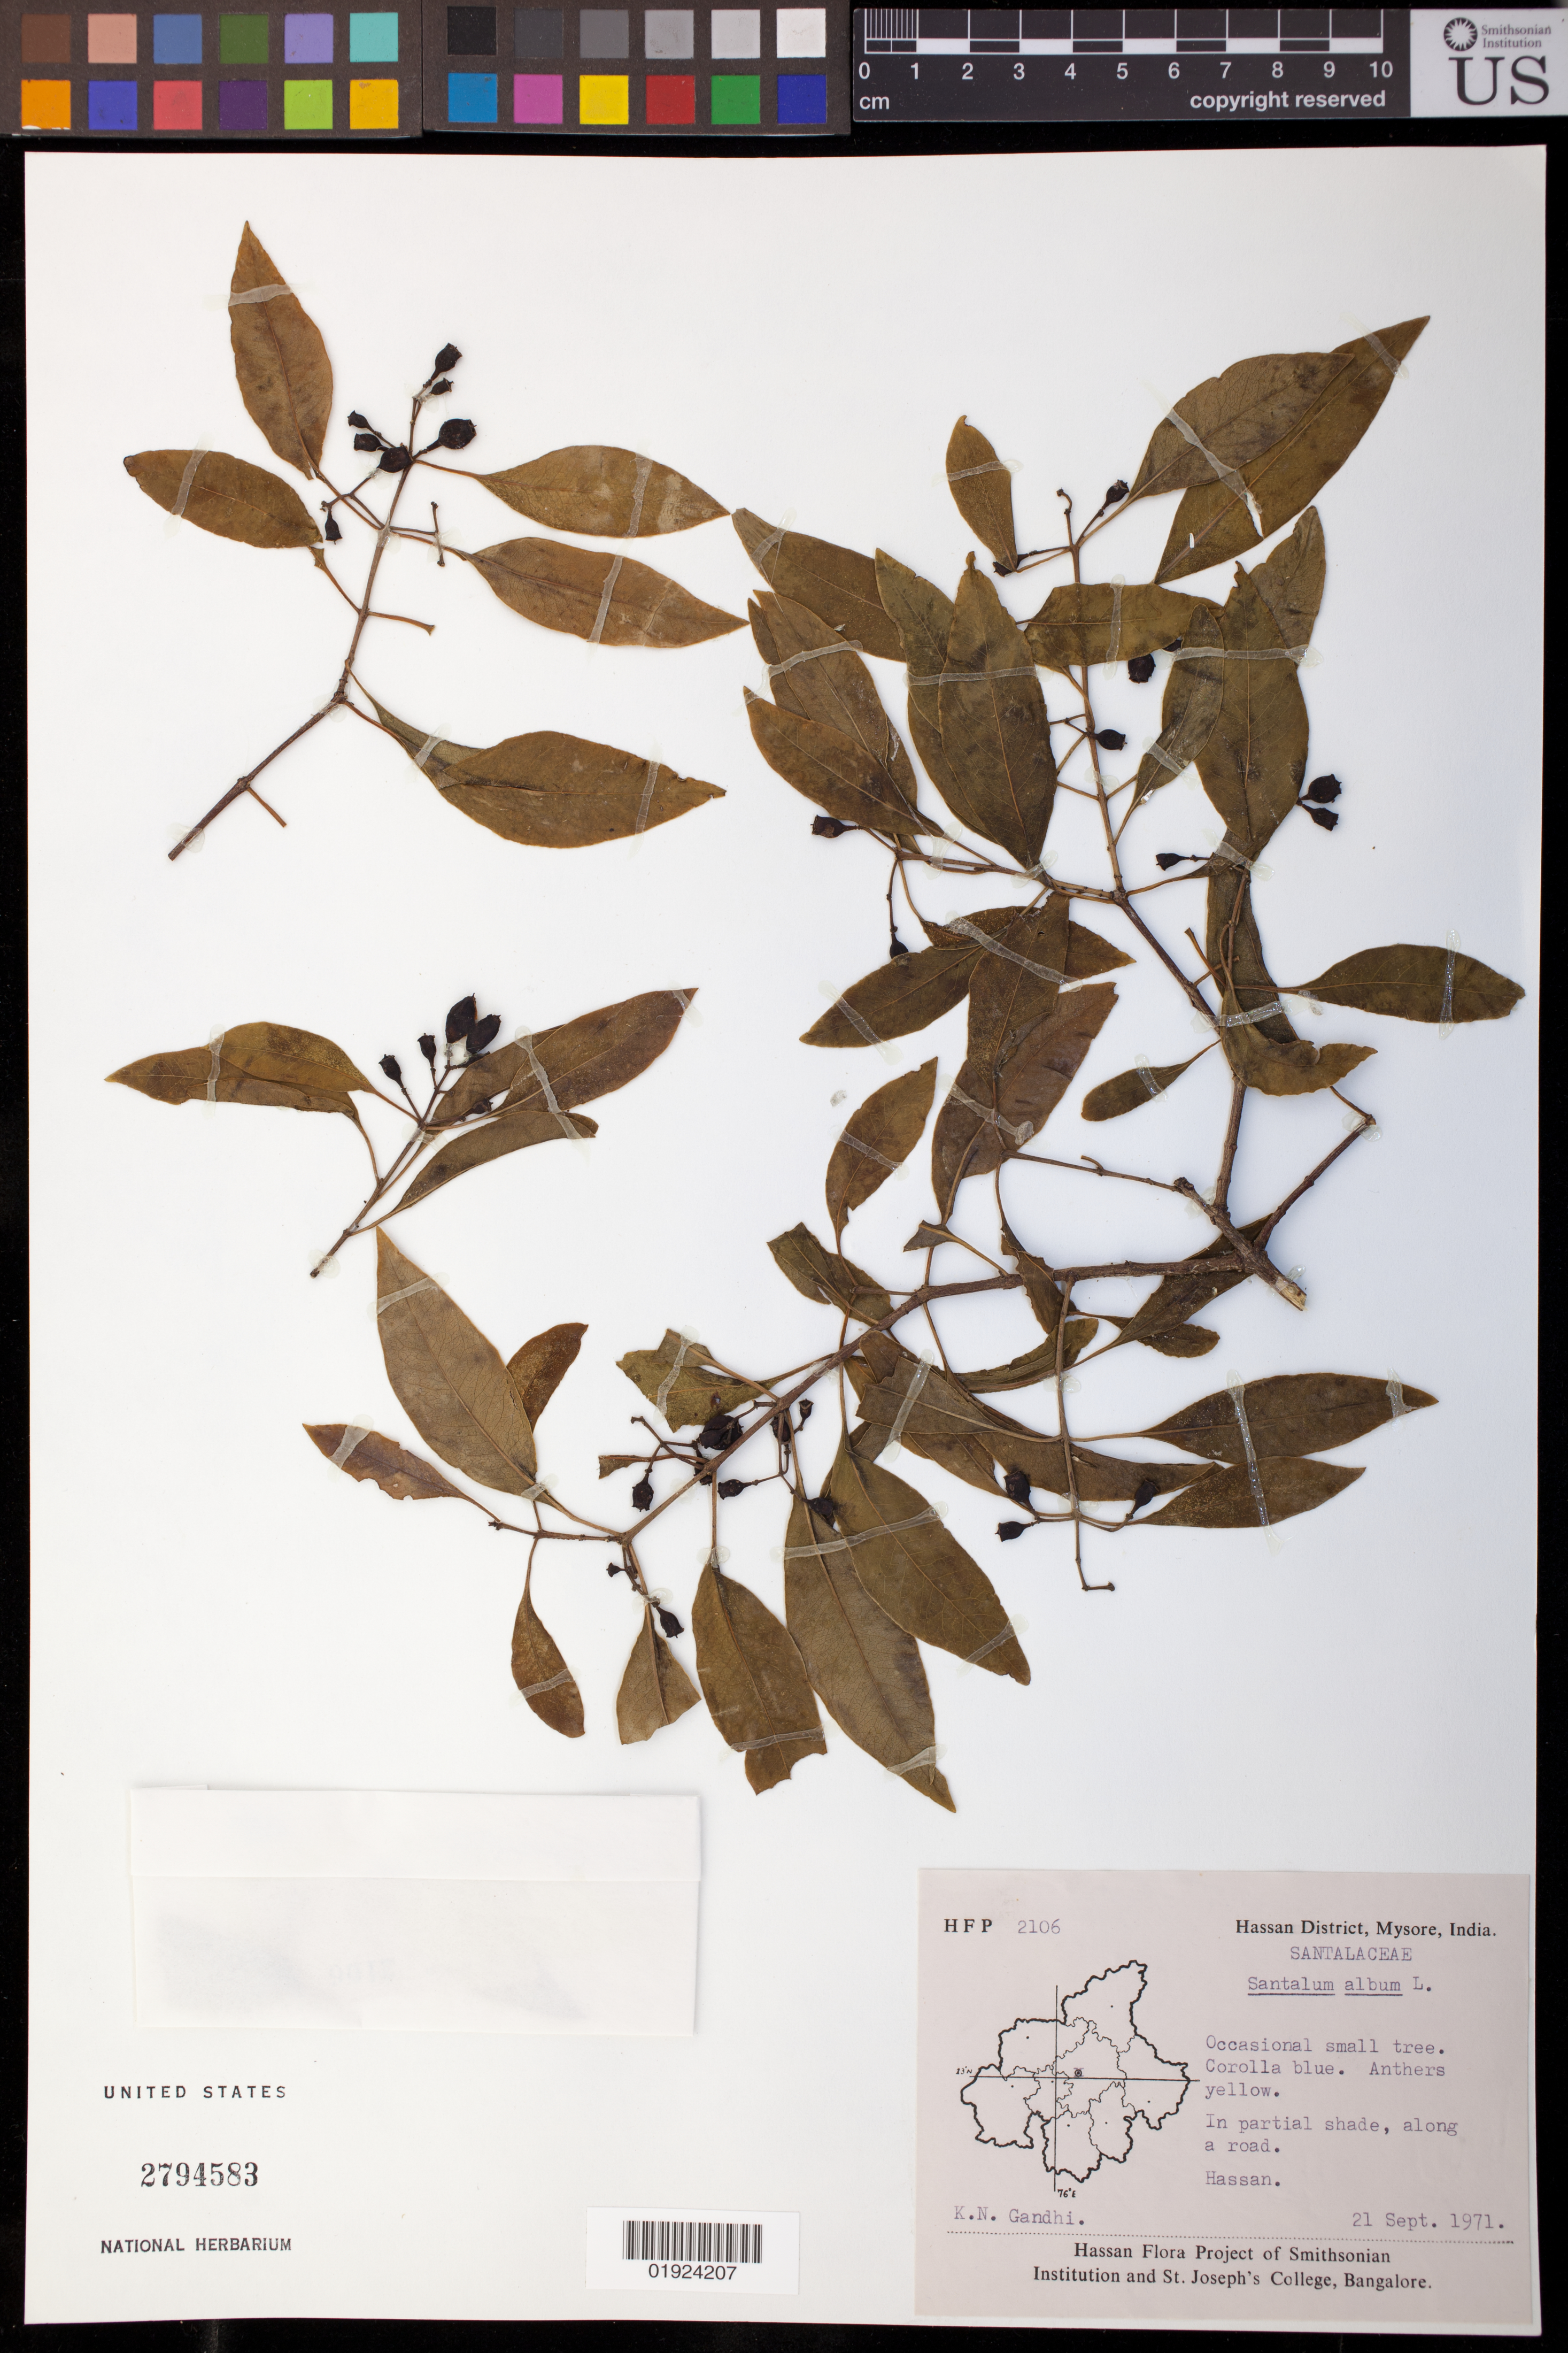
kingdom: Plantae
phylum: Tracheophyta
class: Magnoliopsida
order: Santalales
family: Santalaceae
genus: Santalum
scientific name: Santalum album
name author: L.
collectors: K. N. Gandhi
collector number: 2106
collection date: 1971-09-21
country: India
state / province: Karnataka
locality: Hassan, Mysore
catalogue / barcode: US 2794583